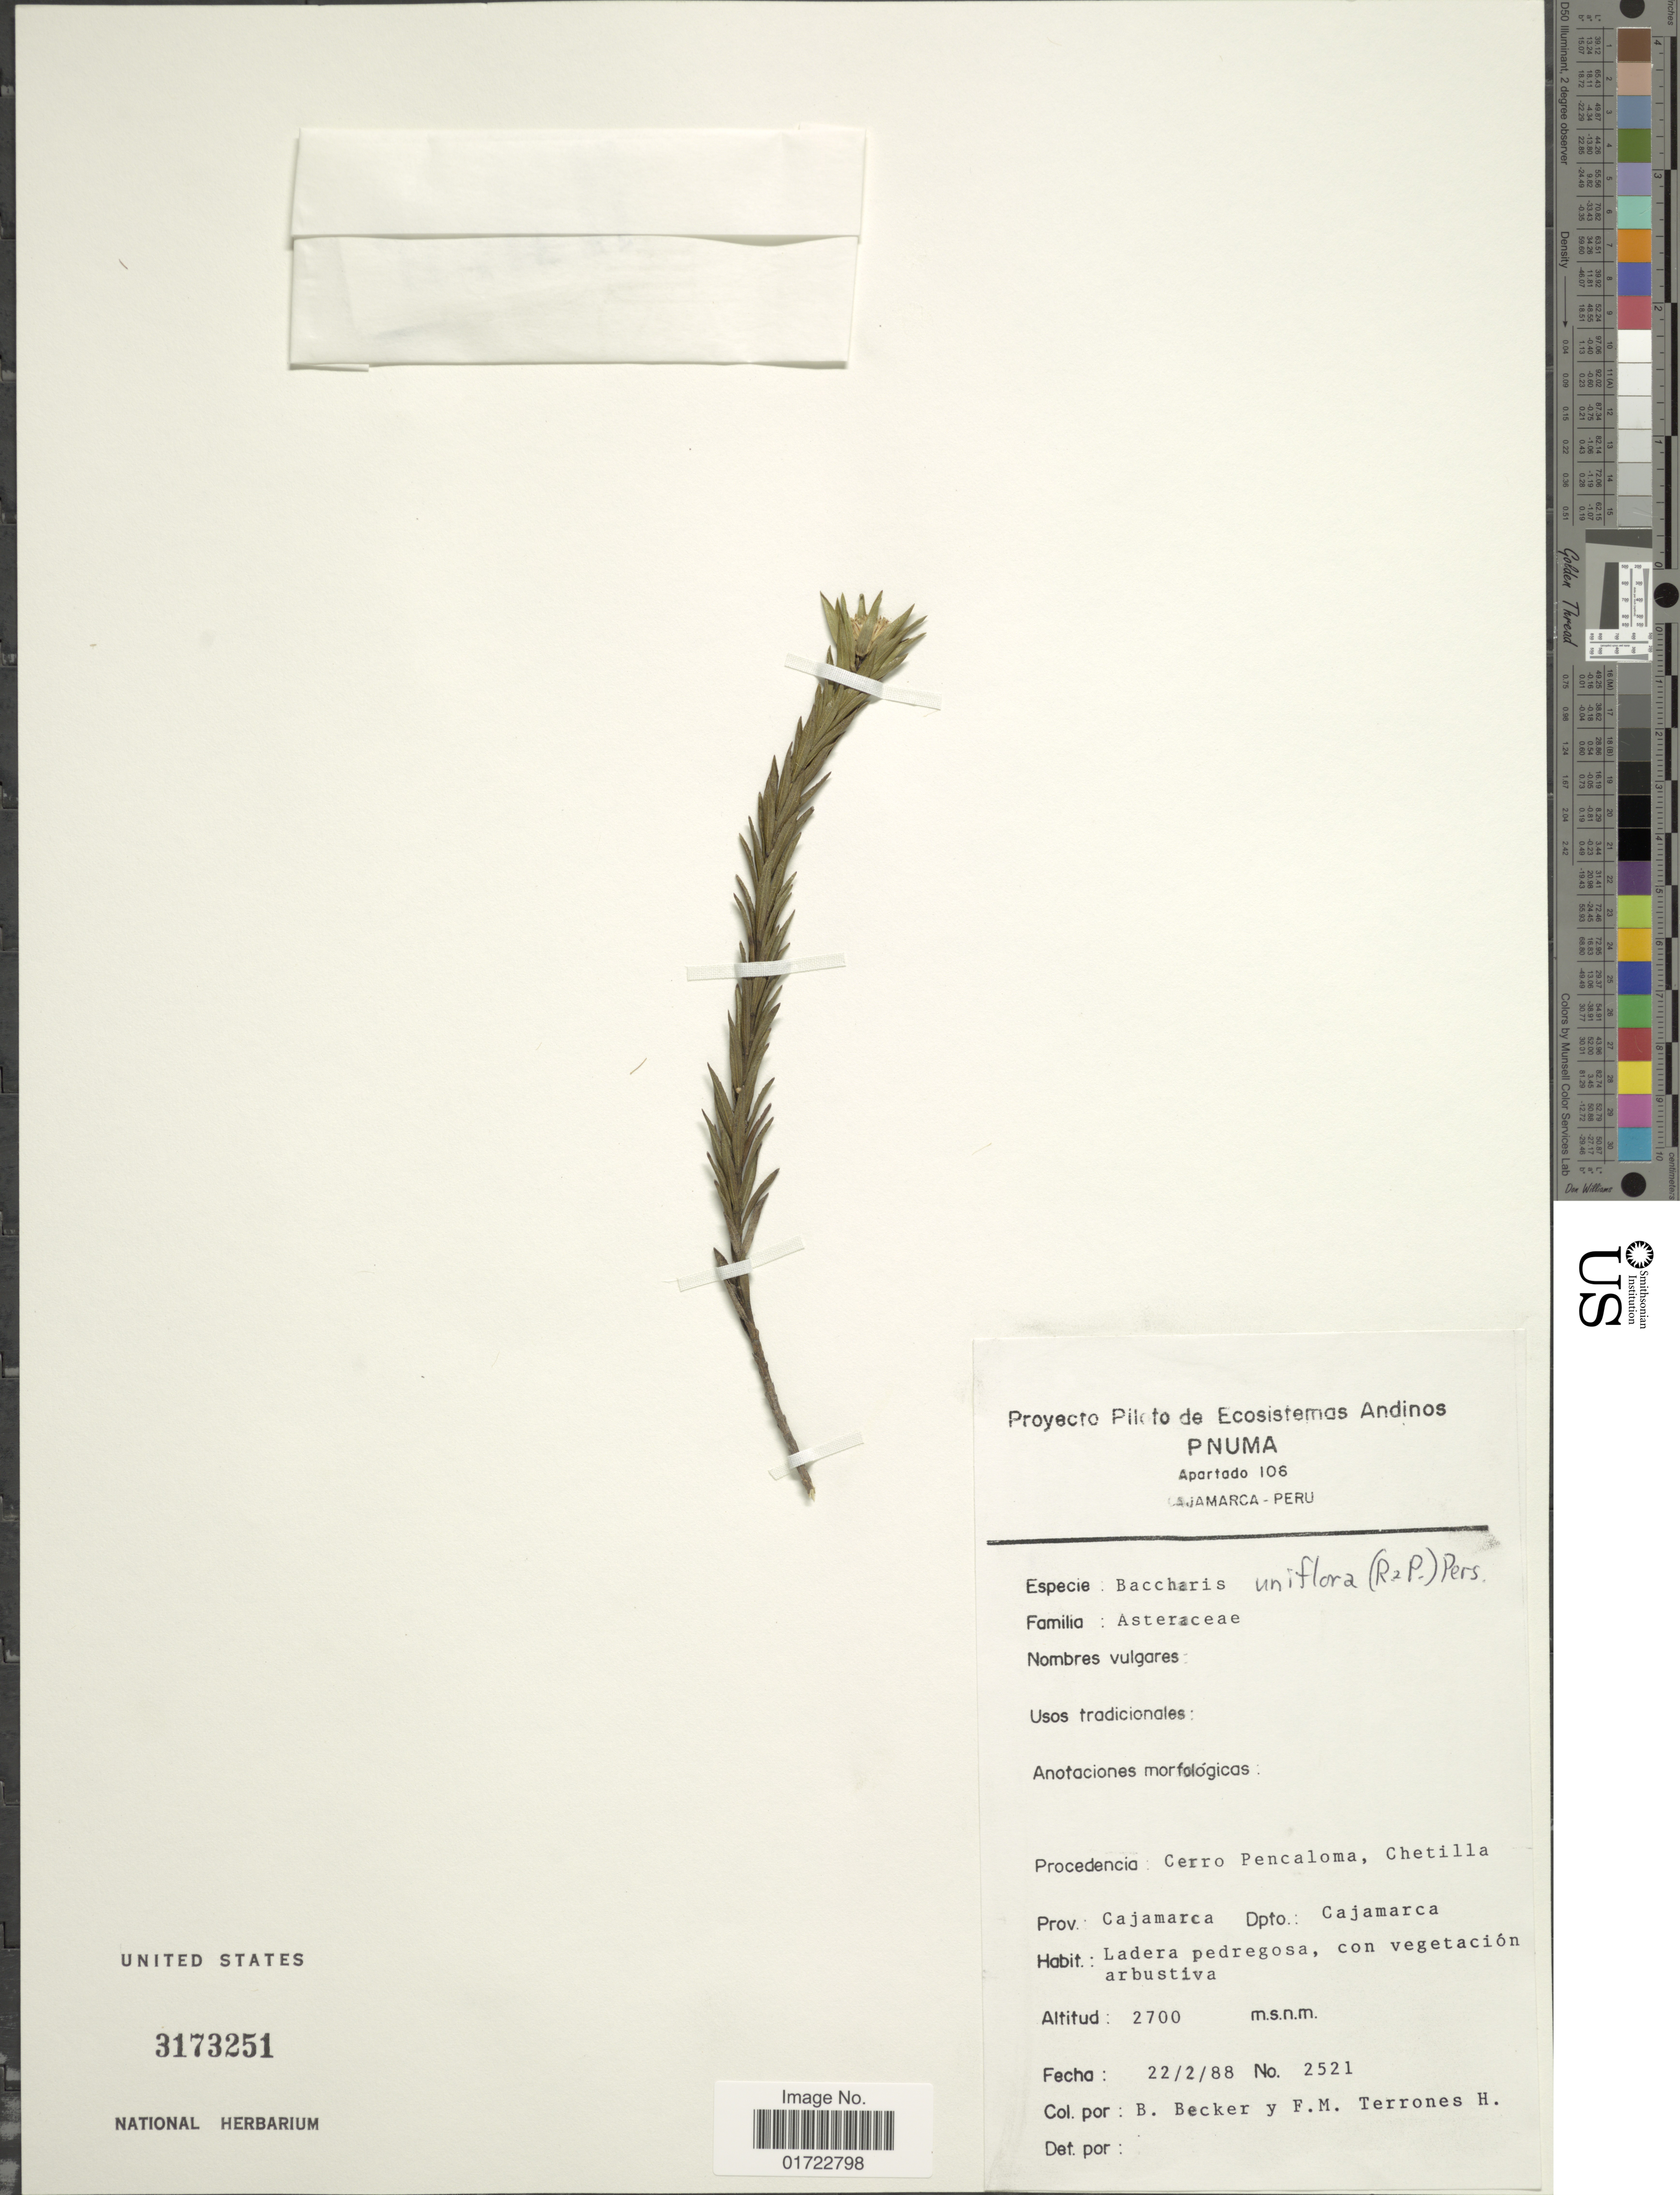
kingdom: Plantae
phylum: Tracheophyta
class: Magnoliopsida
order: Asterales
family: Asteraceae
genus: Baccharis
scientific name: Baccharis libertadensis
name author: (S.B. Jones) H. Rob.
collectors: B. Becker, F. Terrones & F. M. Terrones H.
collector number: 2521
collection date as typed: Transcribed d/m/y: 22/2/88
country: Peru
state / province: Cajamarca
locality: Dpto.: Cajamarca, Prov. Cajamarca. Prodencia Cerro Pencaloma, Chetilla.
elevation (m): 2700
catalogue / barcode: US 3173251